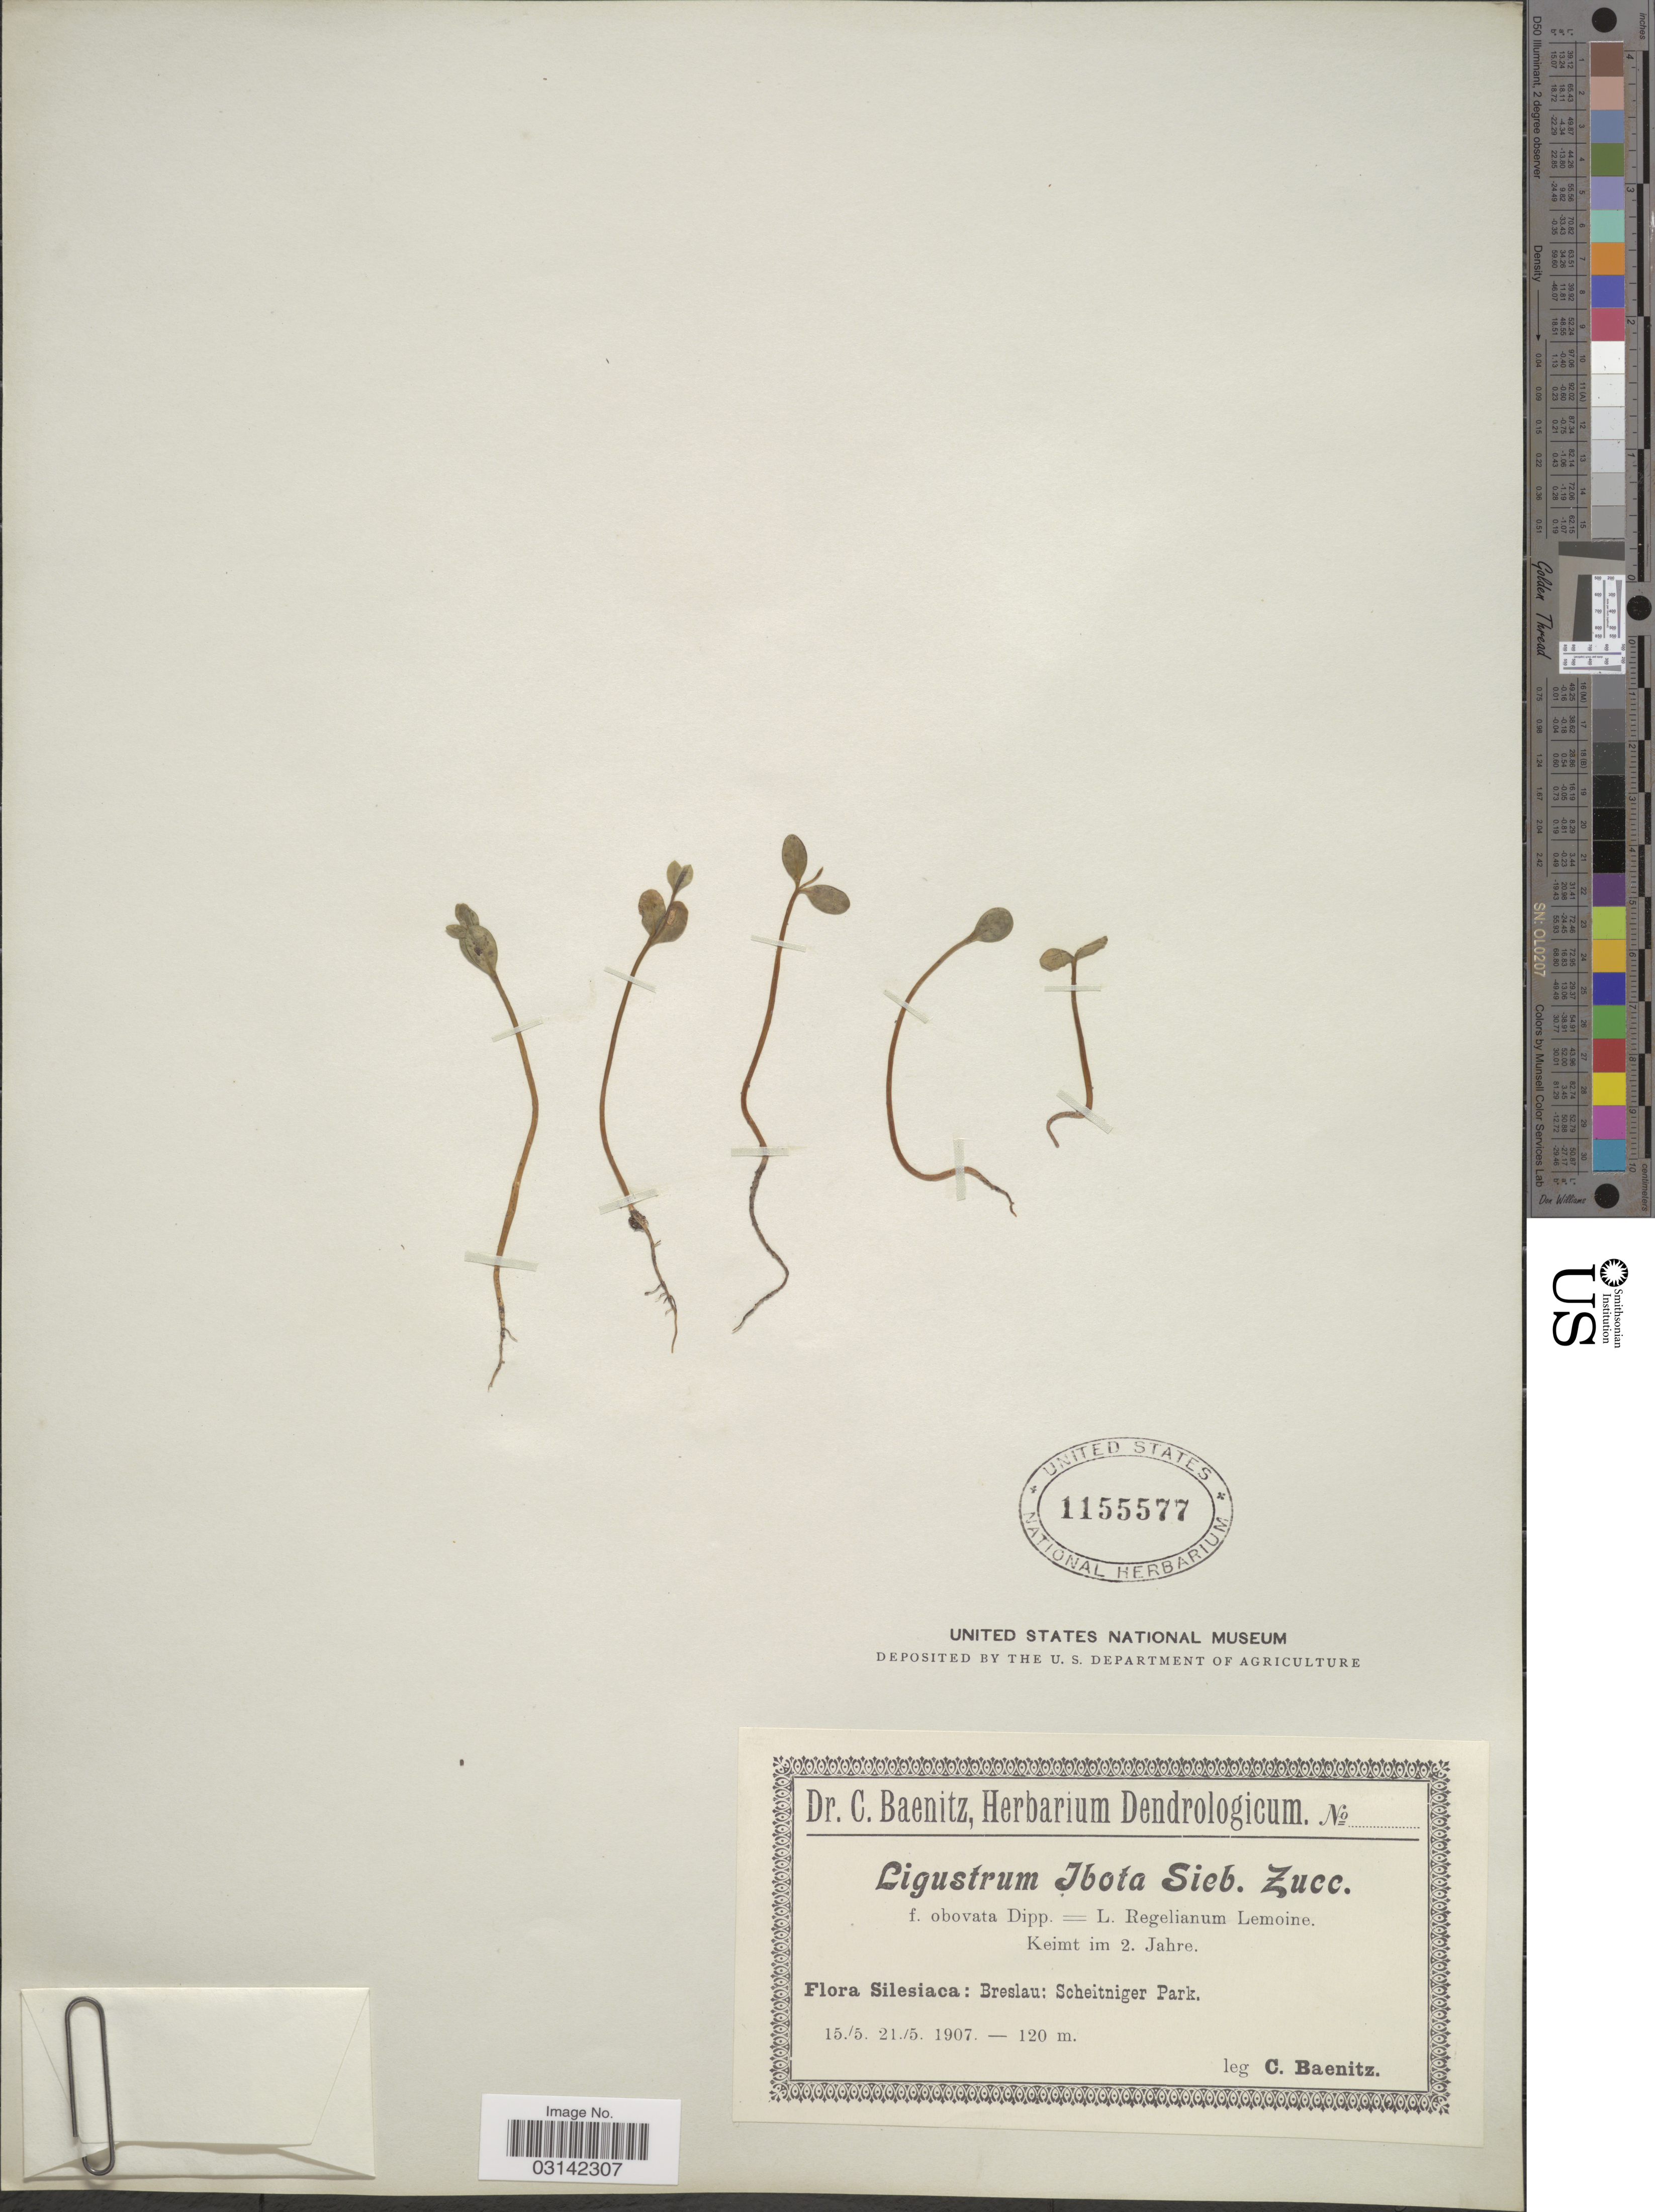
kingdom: Plantae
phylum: Tracheophyta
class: Magnoliopsida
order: Lamiales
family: Oleaceae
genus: Ligustrum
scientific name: Ligustrum ibota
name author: Siebold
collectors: C. G. Baenitz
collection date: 1907-05-15/1907-05-21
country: Poland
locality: Silesiaca: Breslau; Scheitniger Park.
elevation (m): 120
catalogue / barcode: US 1155577